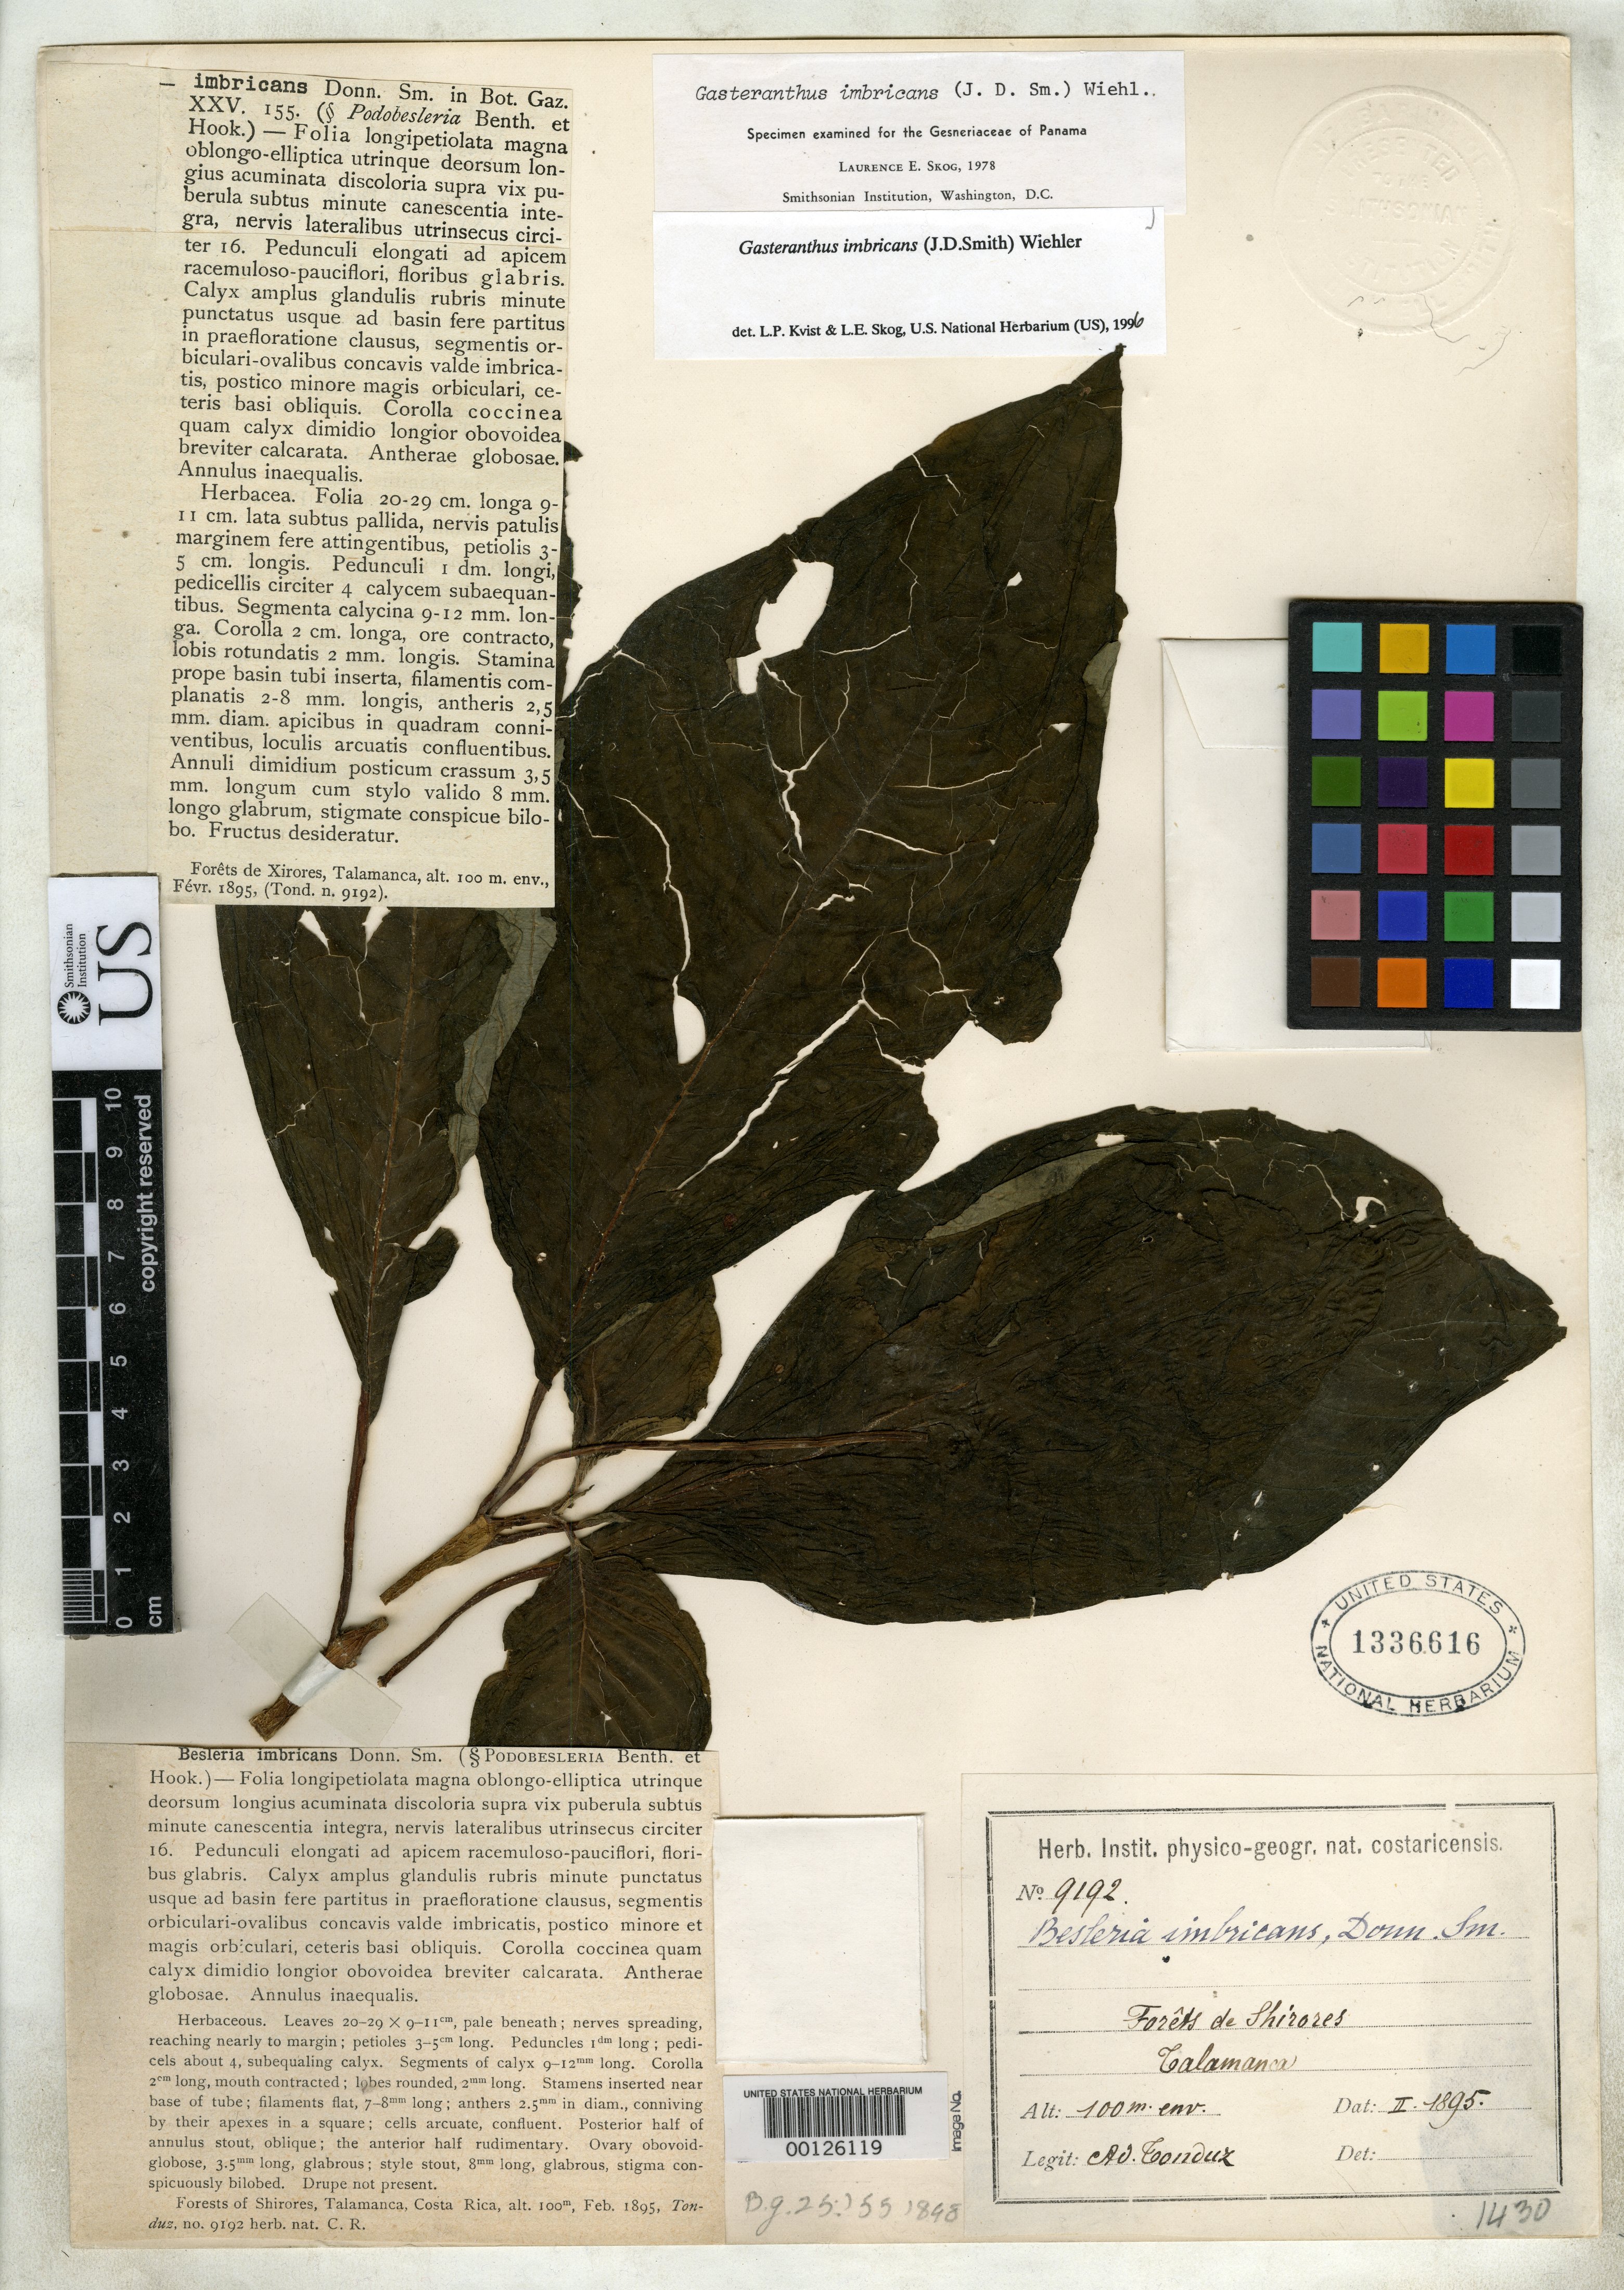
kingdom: Plantae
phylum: Tracheophyta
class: Magnoliopsida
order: Lamiales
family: Gesneriaceae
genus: Besleria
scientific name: Besleria imbricans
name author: Donn. Sm.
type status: Type Collection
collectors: A. Tonduz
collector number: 9192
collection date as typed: Feb 1895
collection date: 1895-02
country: Costa Rica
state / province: Limón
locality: Forests of Shirores, Talamanca.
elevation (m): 100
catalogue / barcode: US 1336616